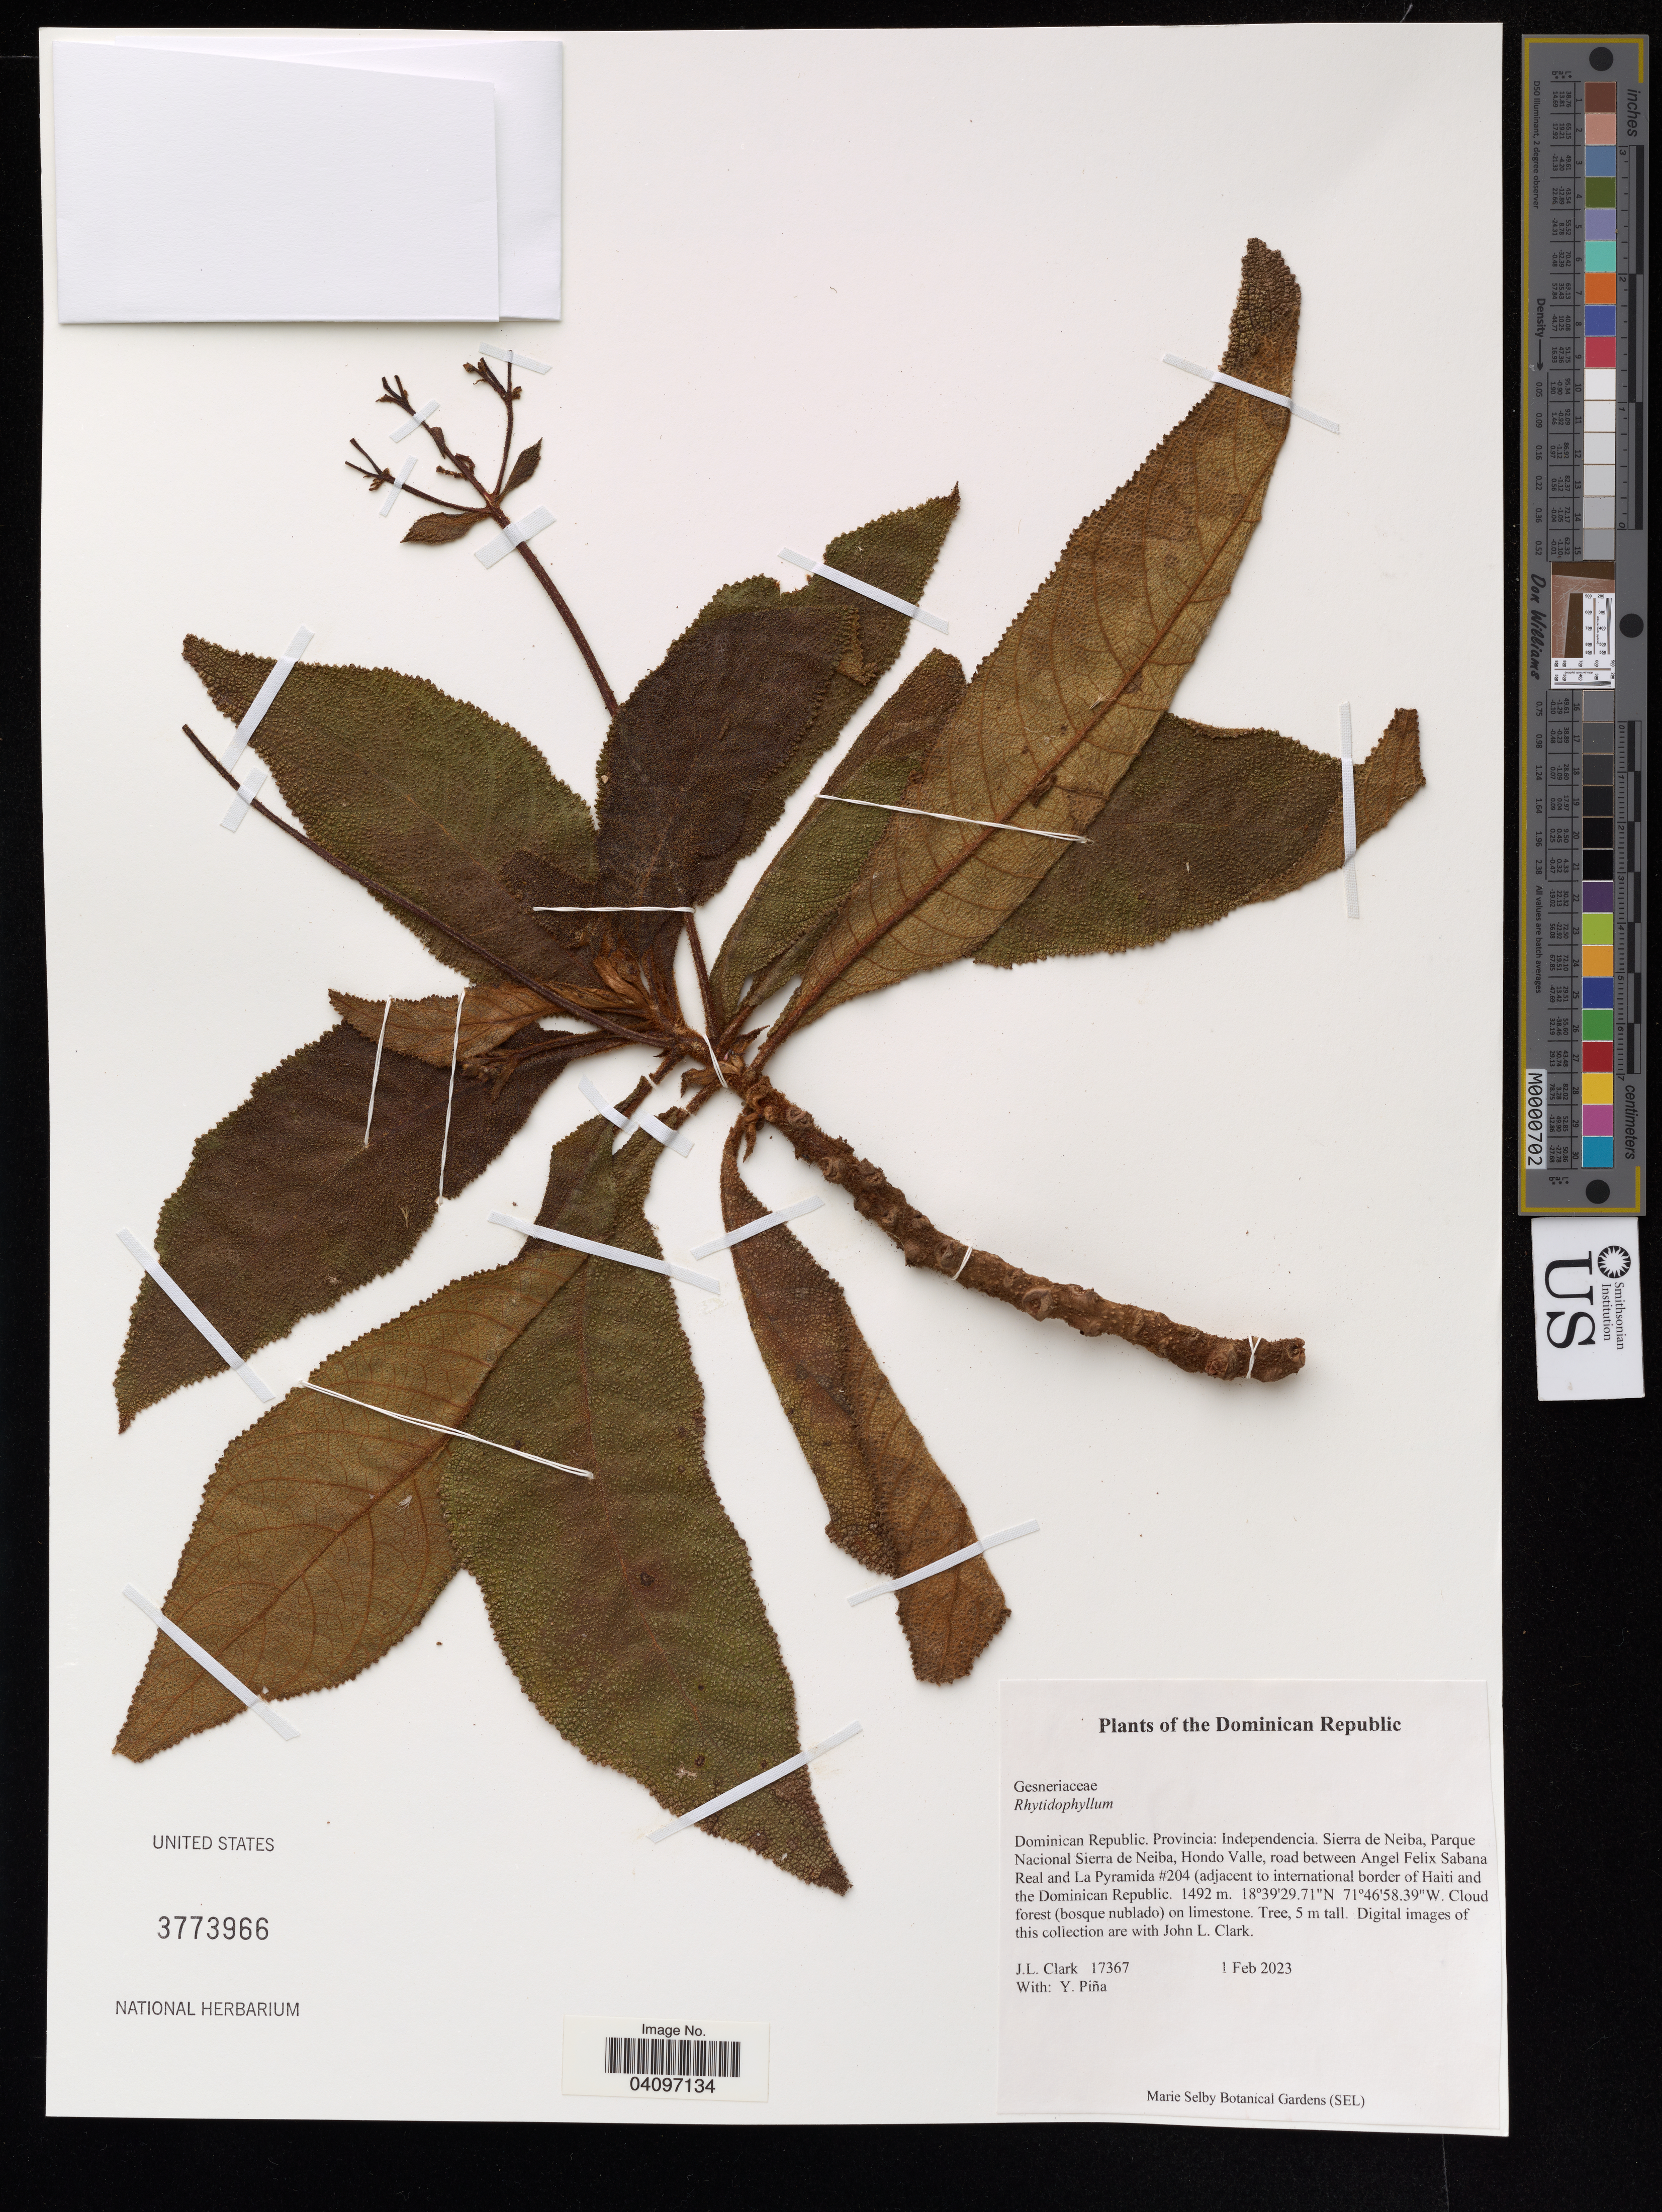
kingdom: Plantae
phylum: Tracheophyta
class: Magnoliopsida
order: Lamiales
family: Gesneriaceae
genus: Rhytidophyllum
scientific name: Rhytidophyllum sp.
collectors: J. Clark & Y. Piña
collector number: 17367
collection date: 2023-02-01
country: Dominican Republic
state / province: Independencia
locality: Sierra de Neiba, Parque Nacional Sierra de Neiba, Hondo Valle, road between Angel Felix Sabana Real and La Pyramida #204 (adjacent to international border of Haiti and the Dominican Republic.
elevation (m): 1492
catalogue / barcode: US 3773966